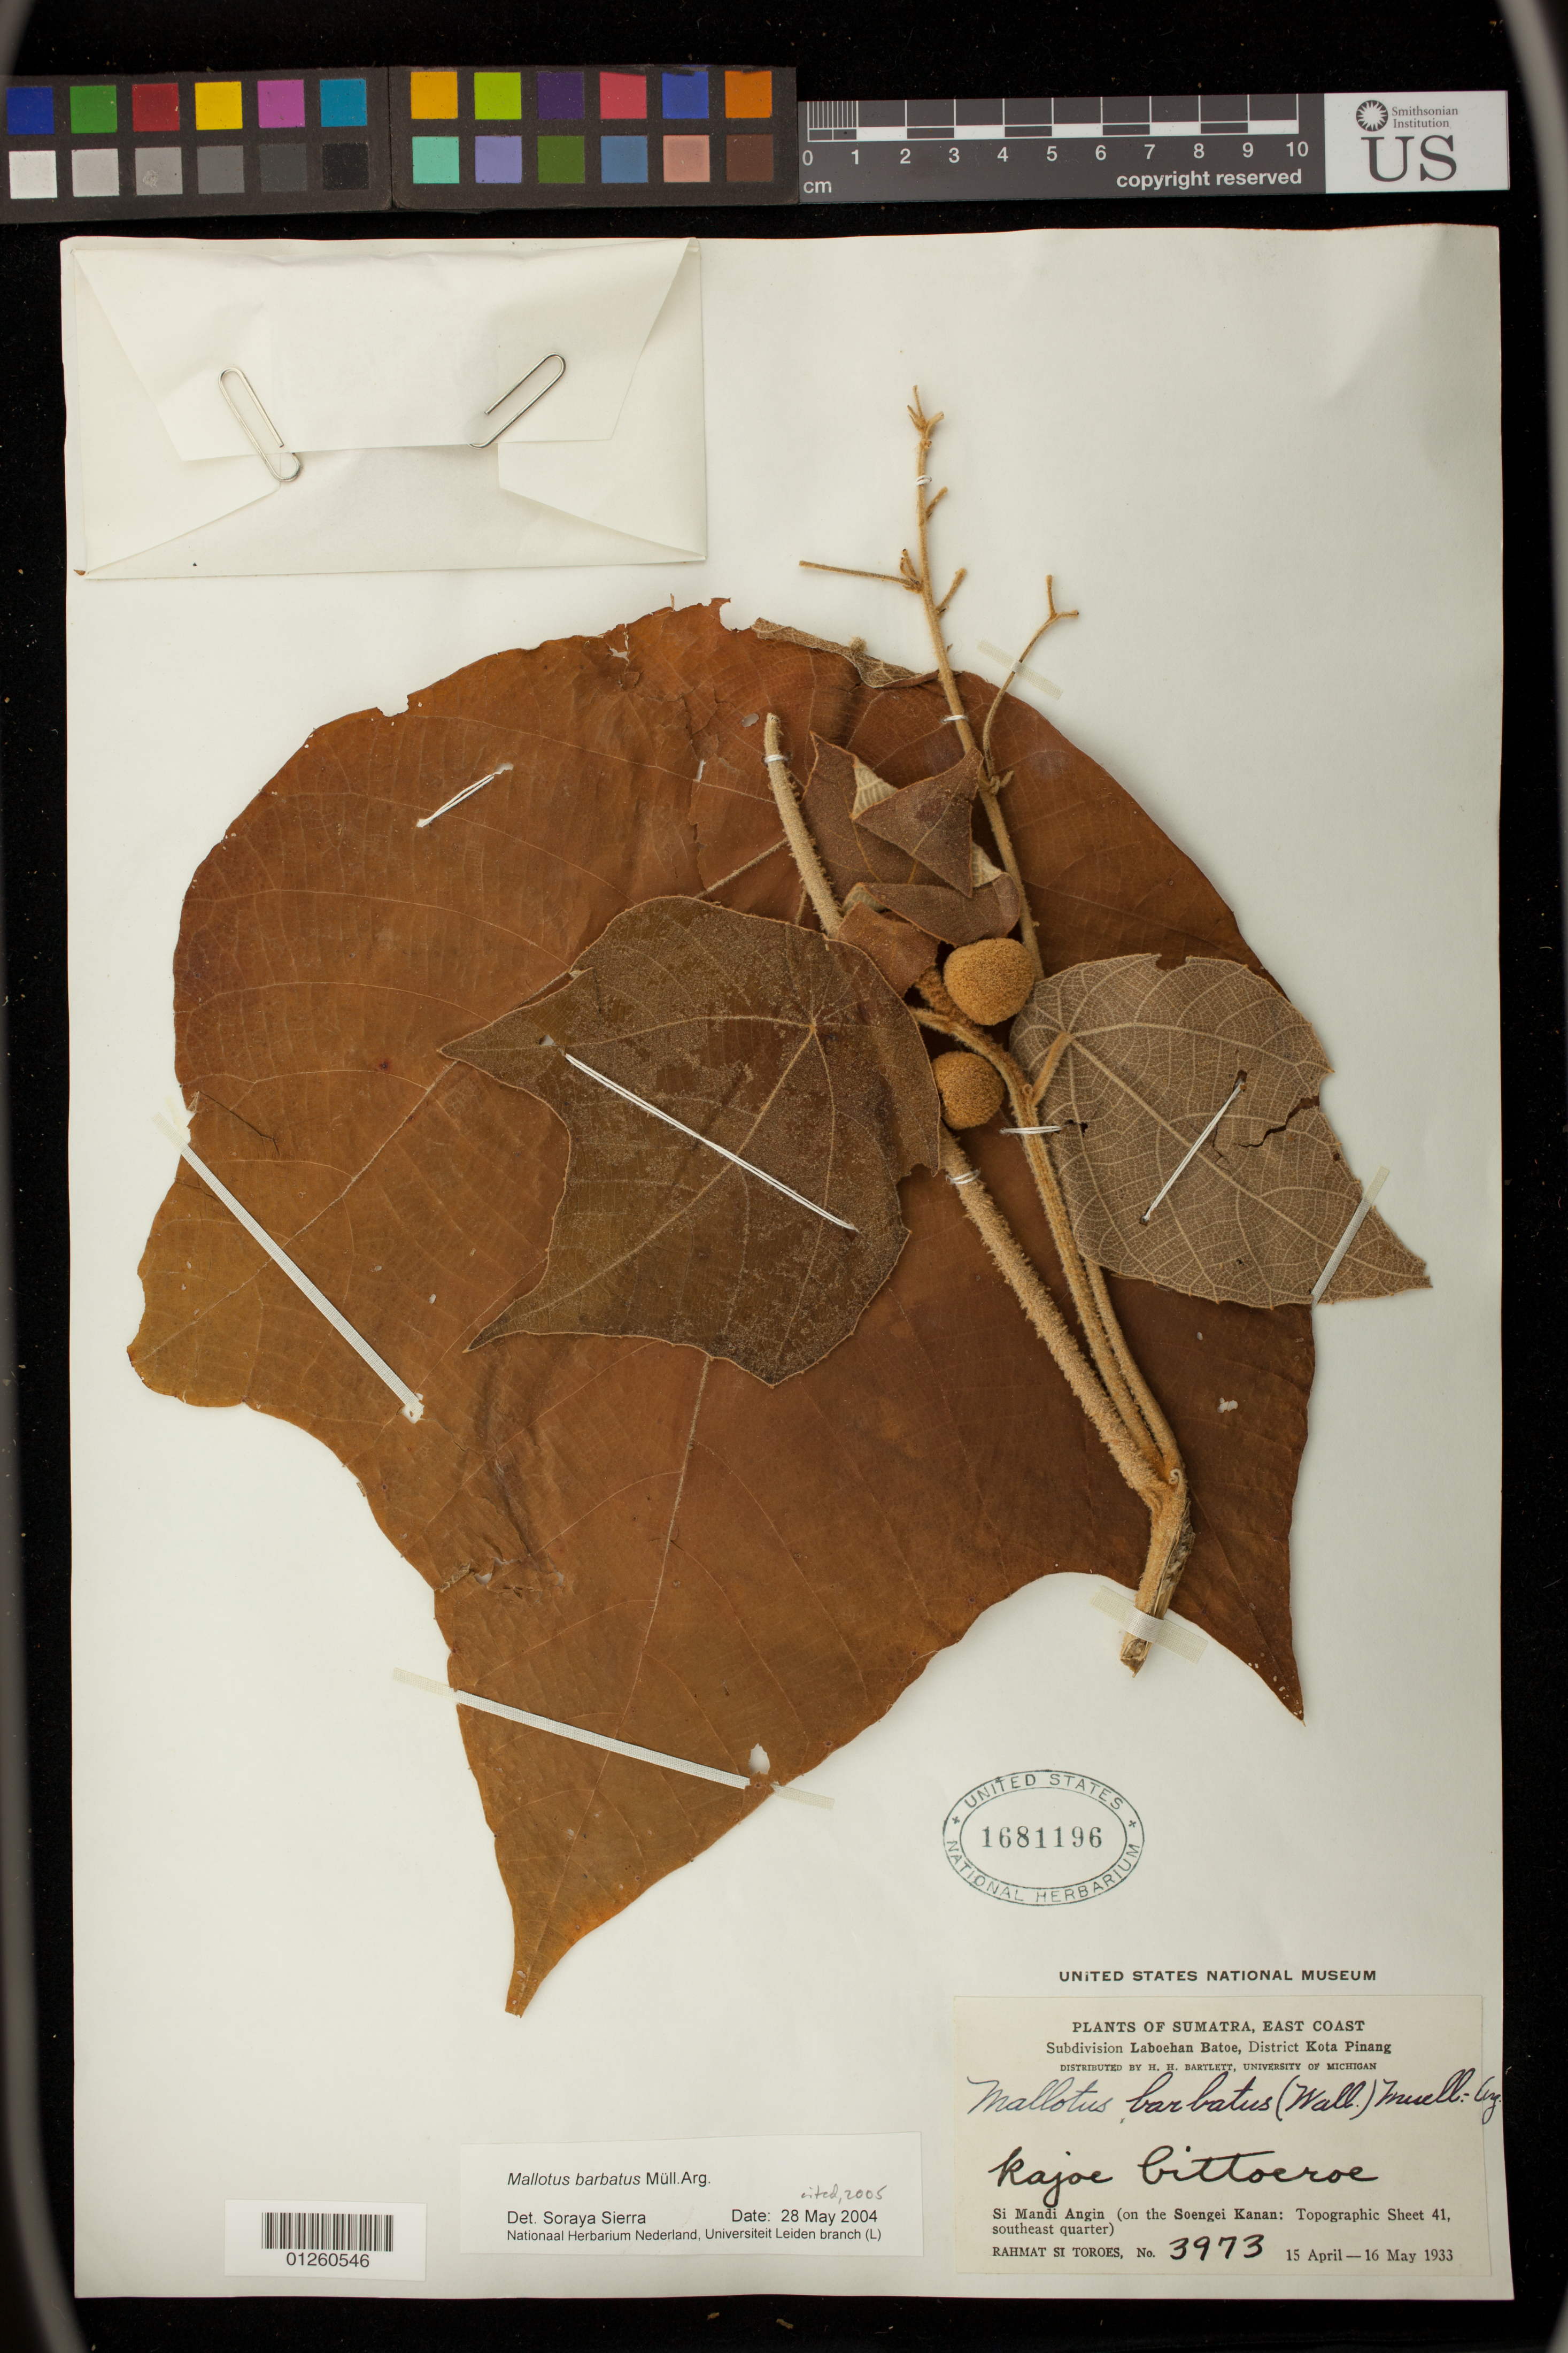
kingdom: Plantae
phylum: Tracheophyta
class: Magnoliopsida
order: Malpighiales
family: Euphorbiaceae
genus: Mallotus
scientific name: Mallotus barbatus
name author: Müll. Arg.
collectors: Rahmat Si Boeea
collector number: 3973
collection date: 1933-04-15/1933-05-16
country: Indonesia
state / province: Sumatra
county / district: Sumatera Utara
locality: Subdivision Laboehan Batoe, District Kota Pinang,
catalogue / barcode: US 1681196